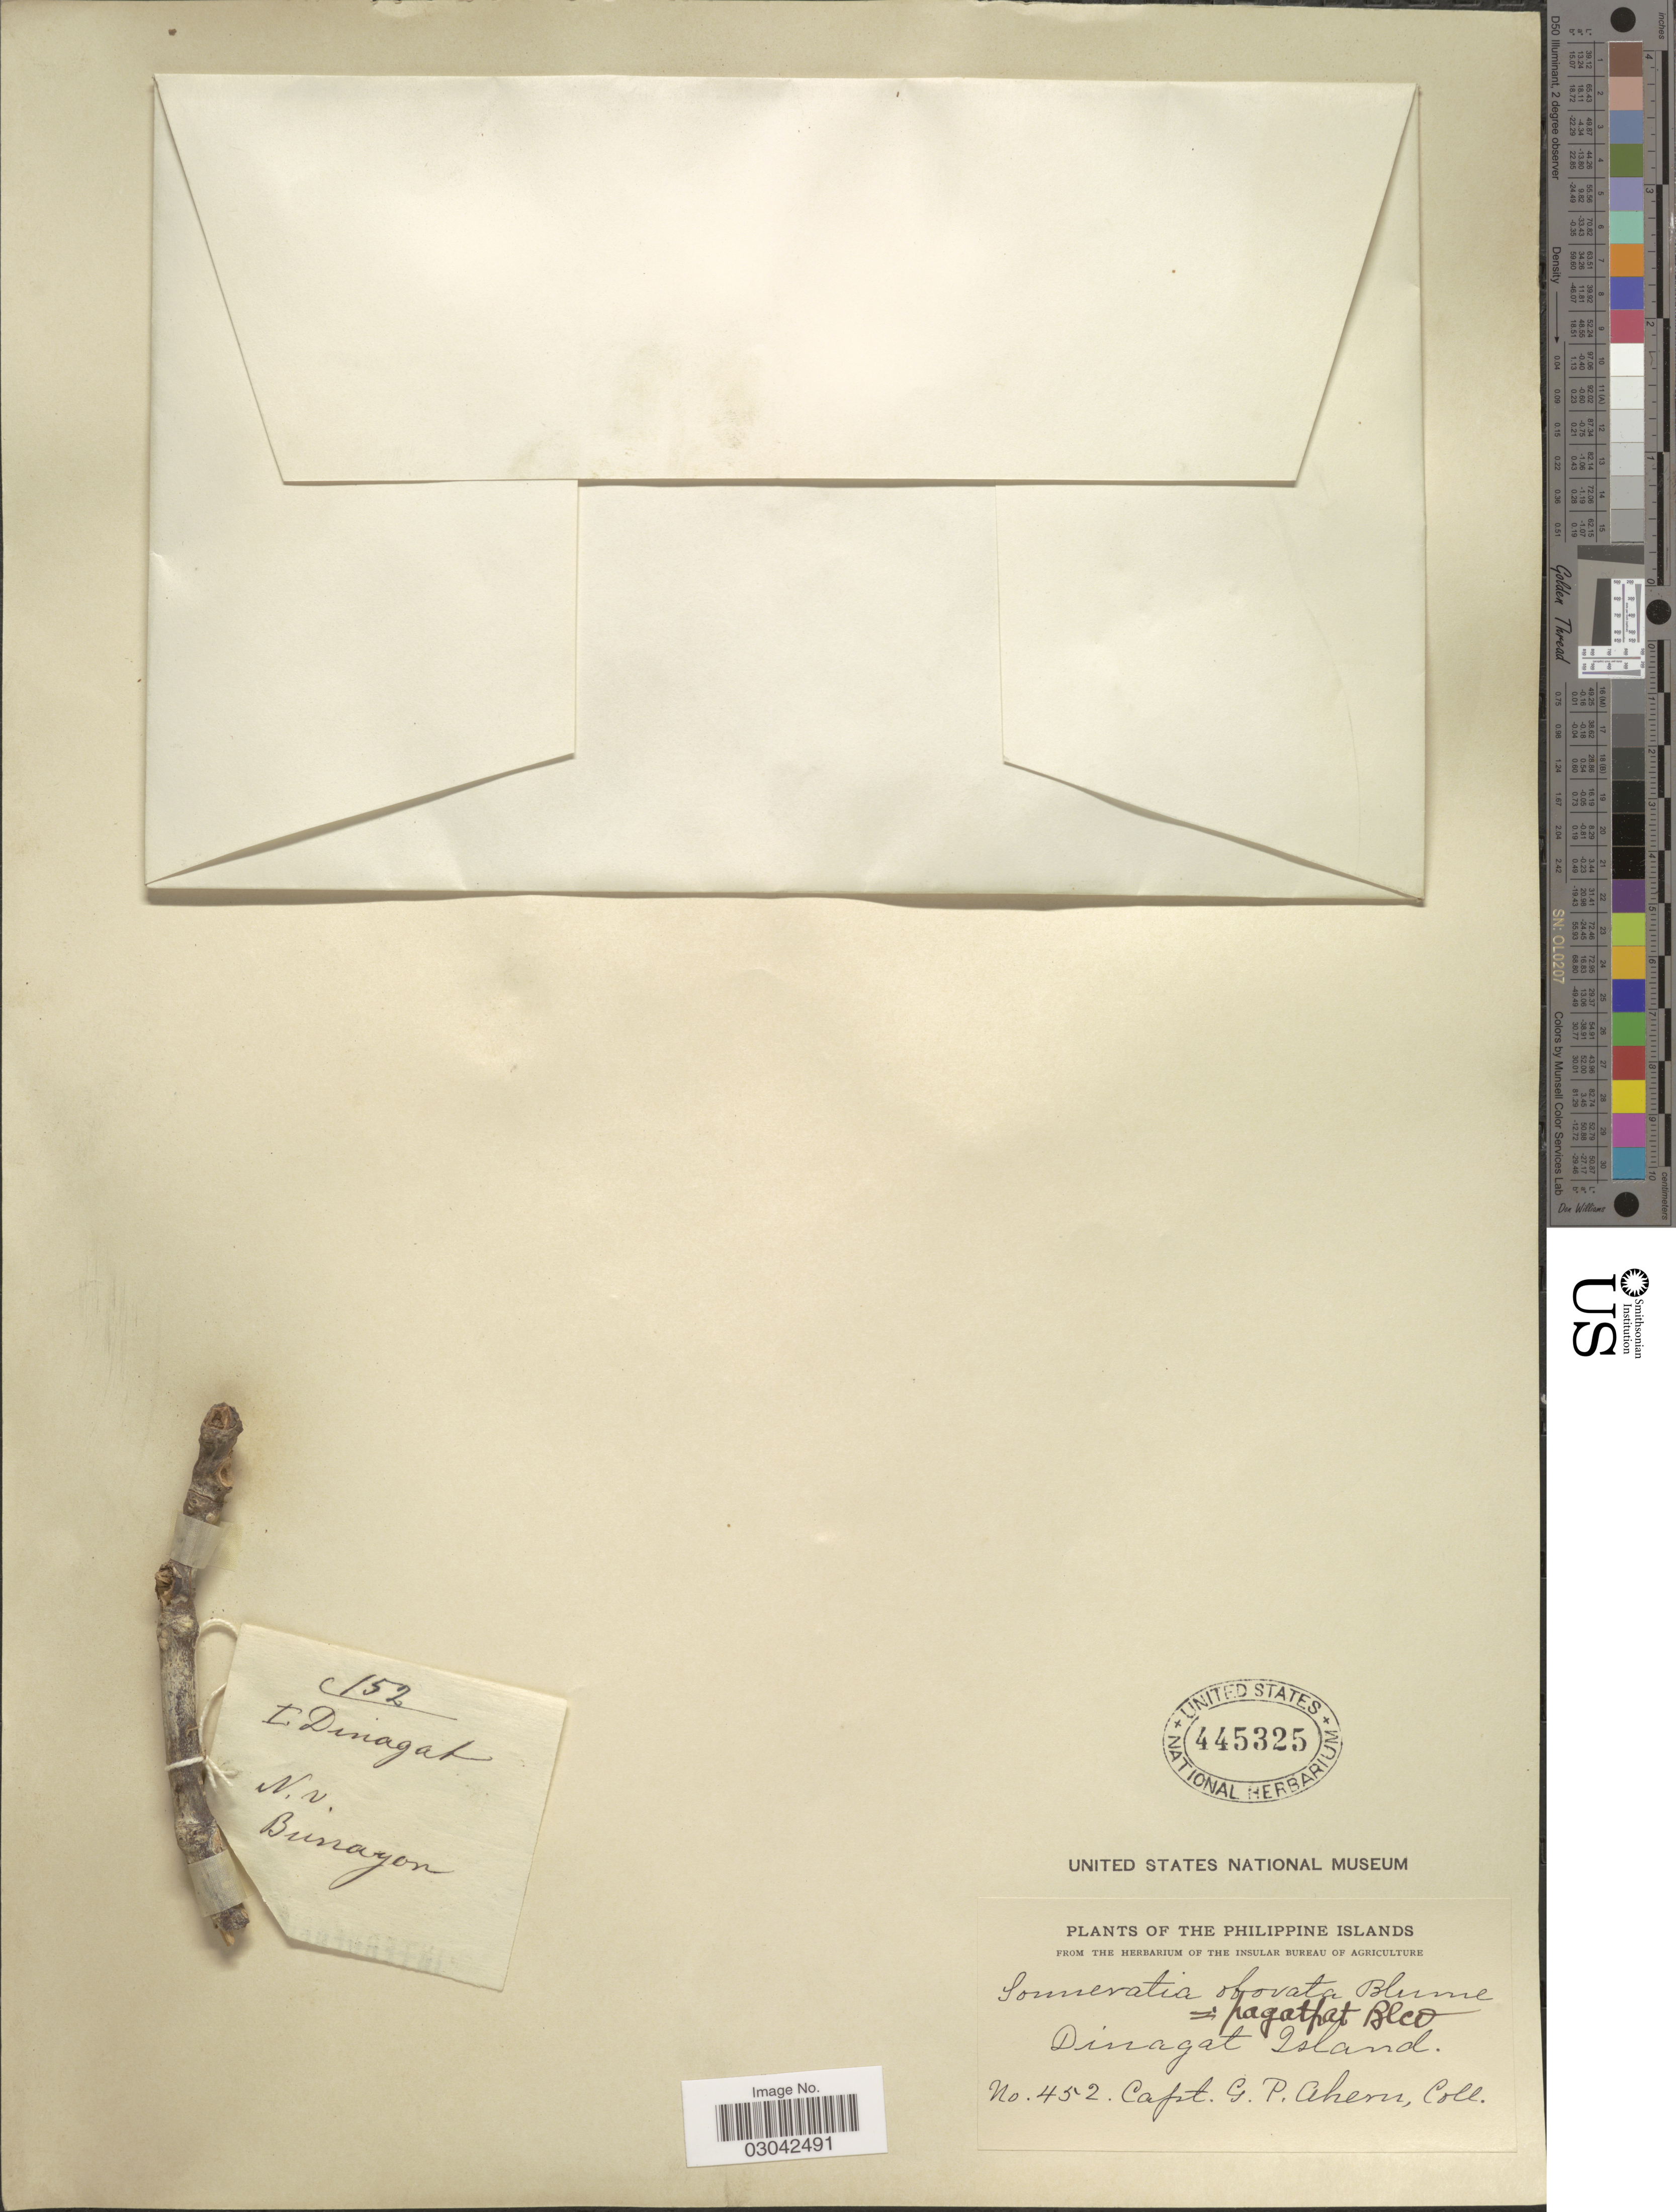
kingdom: Plantae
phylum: Tracheophyta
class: Magnoliopsida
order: Myrtales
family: Lythraceae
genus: Sonneratia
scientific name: Sonneratia pagatpat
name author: Blanco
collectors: G. Ahern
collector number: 452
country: Philippines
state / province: Caraga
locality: Dinagat Island.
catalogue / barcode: US 445325